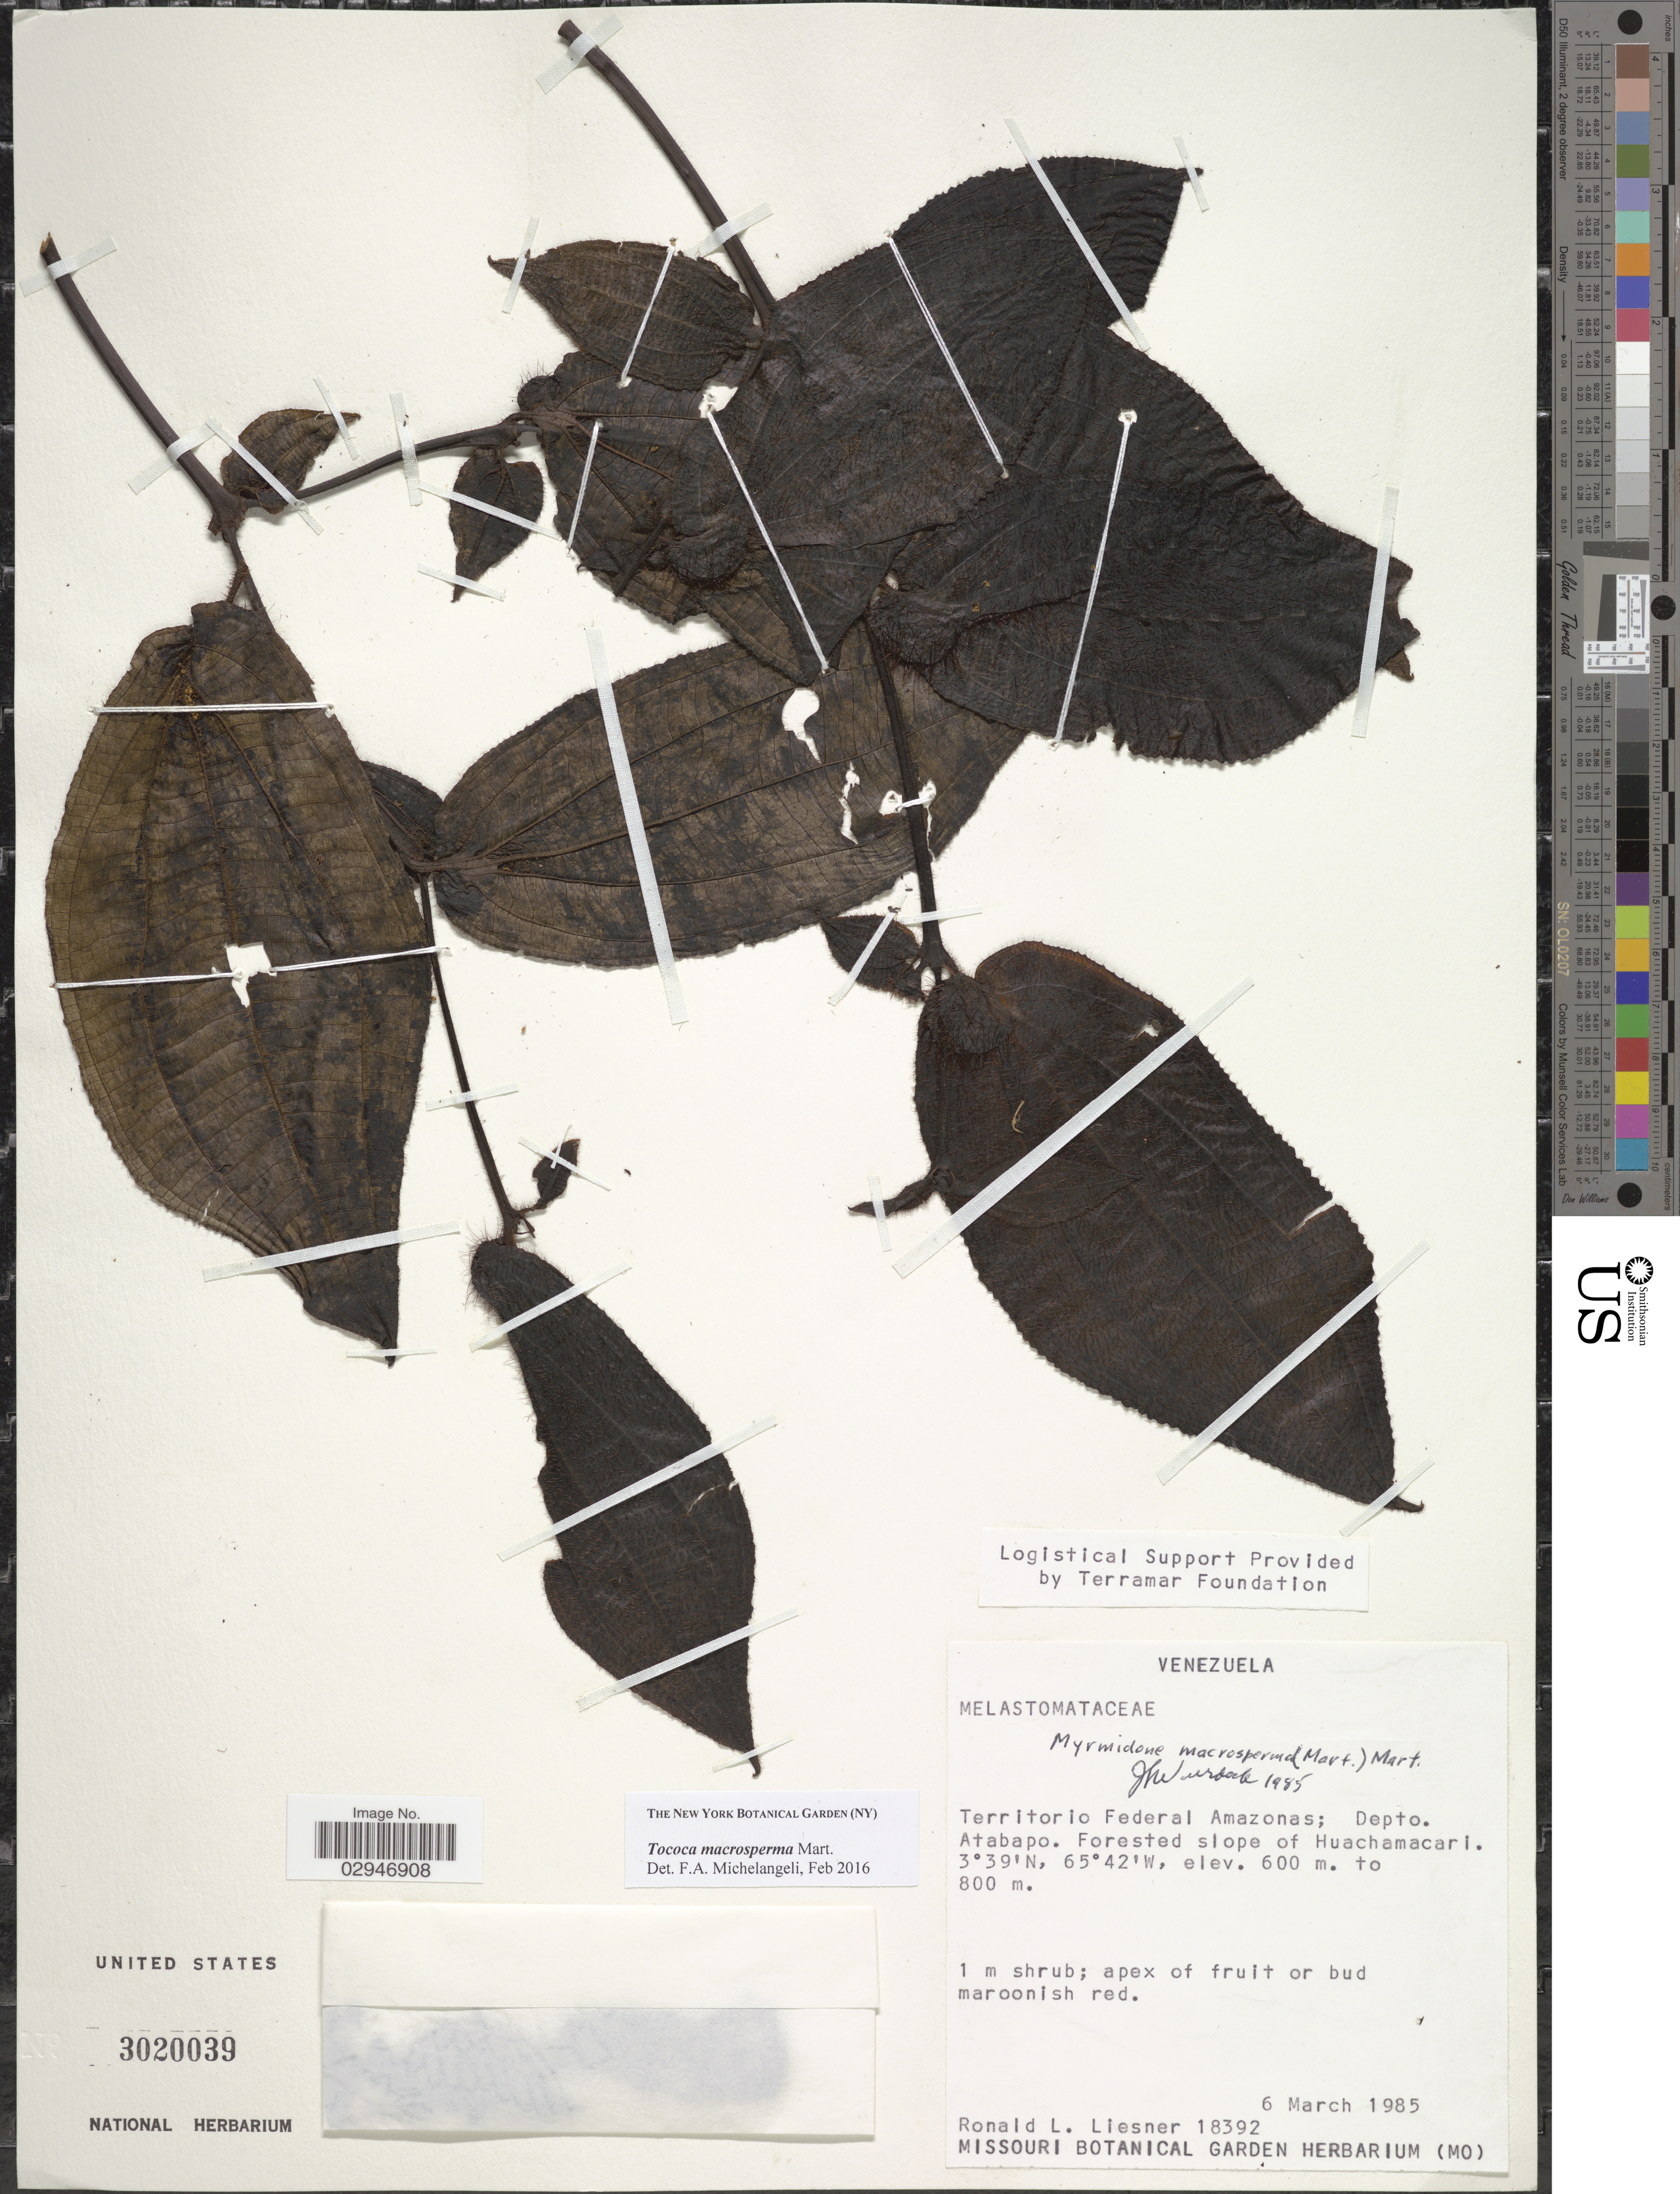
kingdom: Plantae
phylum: Tracheophyta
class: Magnoliopsida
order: Myrtales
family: Melastomataceae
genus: Tococa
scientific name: Tococa macrosperma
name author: Mart.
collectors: R. L. Liesner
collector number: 18392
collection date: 1985-03-06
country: Venezuela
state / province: Amazonas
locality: Territorio Federal Amazonas; Dpto. Atabapo. Forest slope of Huachamacari.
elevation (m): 600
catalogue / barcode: US 3020039